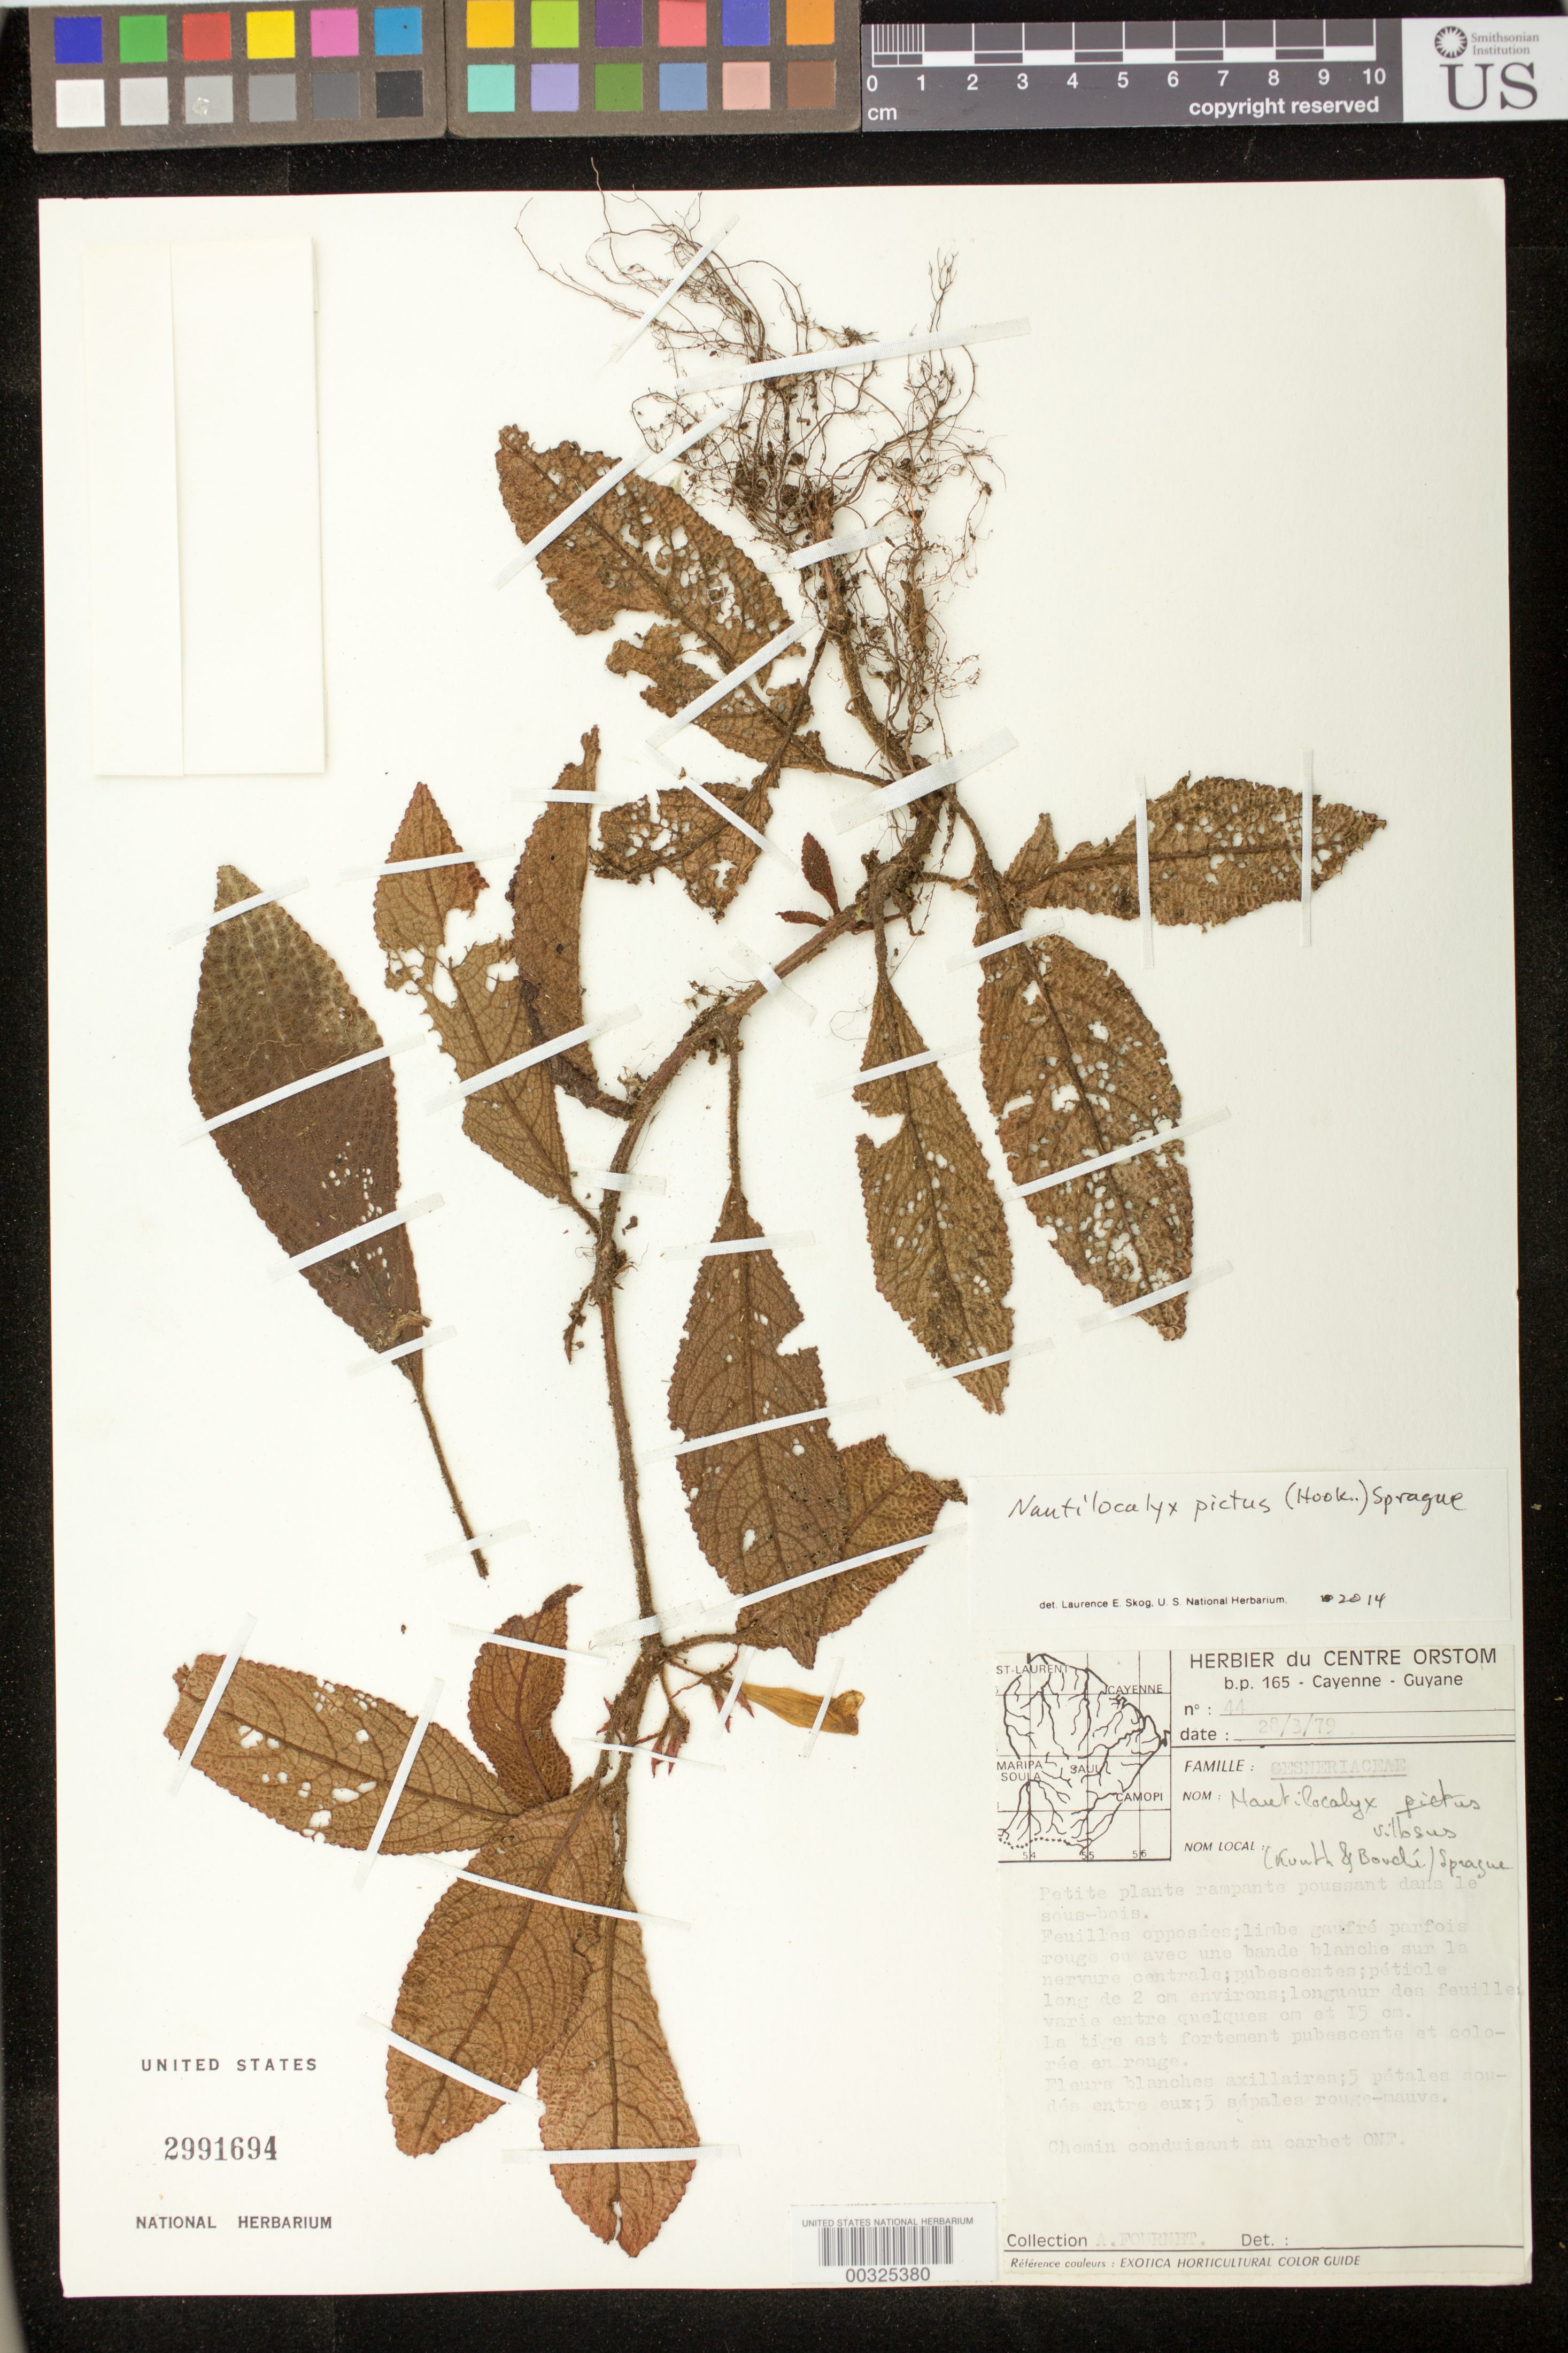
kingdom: Plantae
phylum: Tracheophyta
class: Magnoliopsida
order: Lamiales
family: Gesneriaceae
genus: Nautilocalyx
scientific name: Nautilocalyx pictus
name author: (Hook.) Sprague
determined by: Skog, Laurence E.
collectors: A. Fournet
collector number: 44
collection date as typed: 28 Mar 1979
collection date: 1979-03-28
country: French Guiana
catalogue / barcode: US 2991694